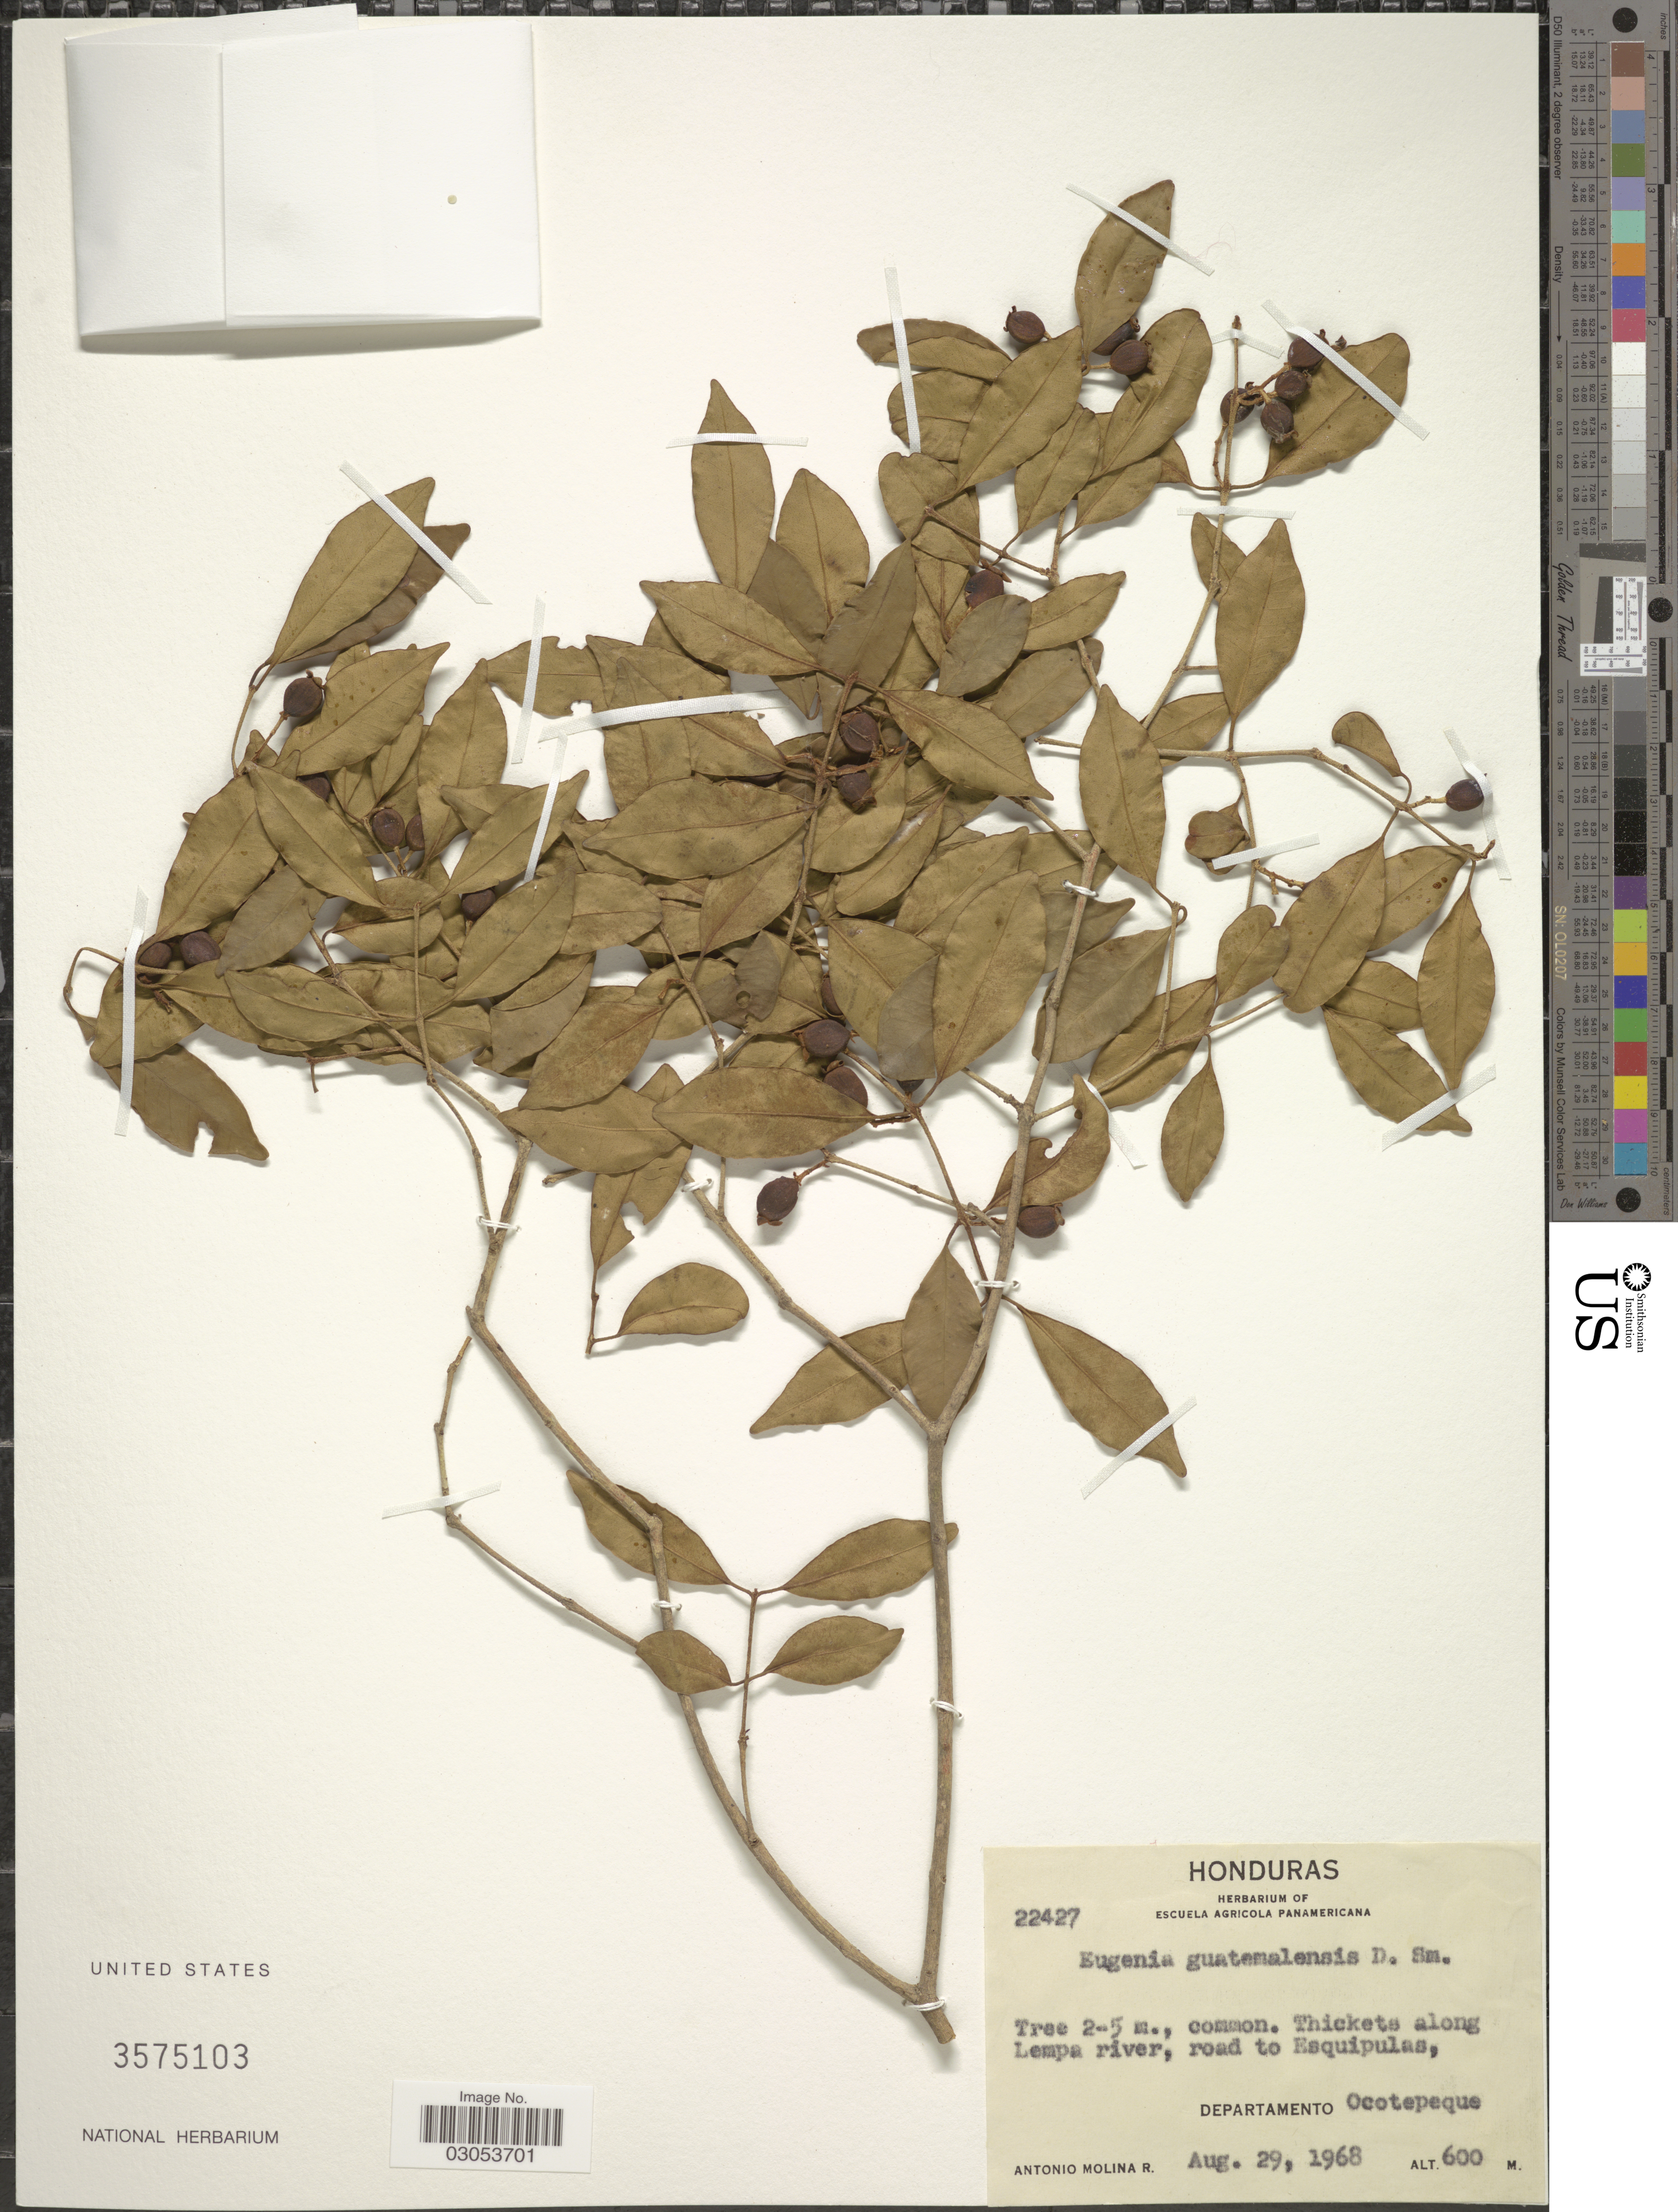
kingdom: Plantae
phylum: Tracheophyta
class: Magnoliopsida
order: Myrtales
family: Myrtaceae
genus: Eugenia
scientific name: Eugenia guatemalensis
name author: Donn. Sm.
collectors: A. Molina R.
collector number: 22427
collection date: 1968-08-29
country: Honduras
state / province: Ocotepeque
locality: Thickets along Lempa river, road to Esquipulas, Departamento Ocotepeque.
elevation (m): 600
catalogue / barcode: US 3575103